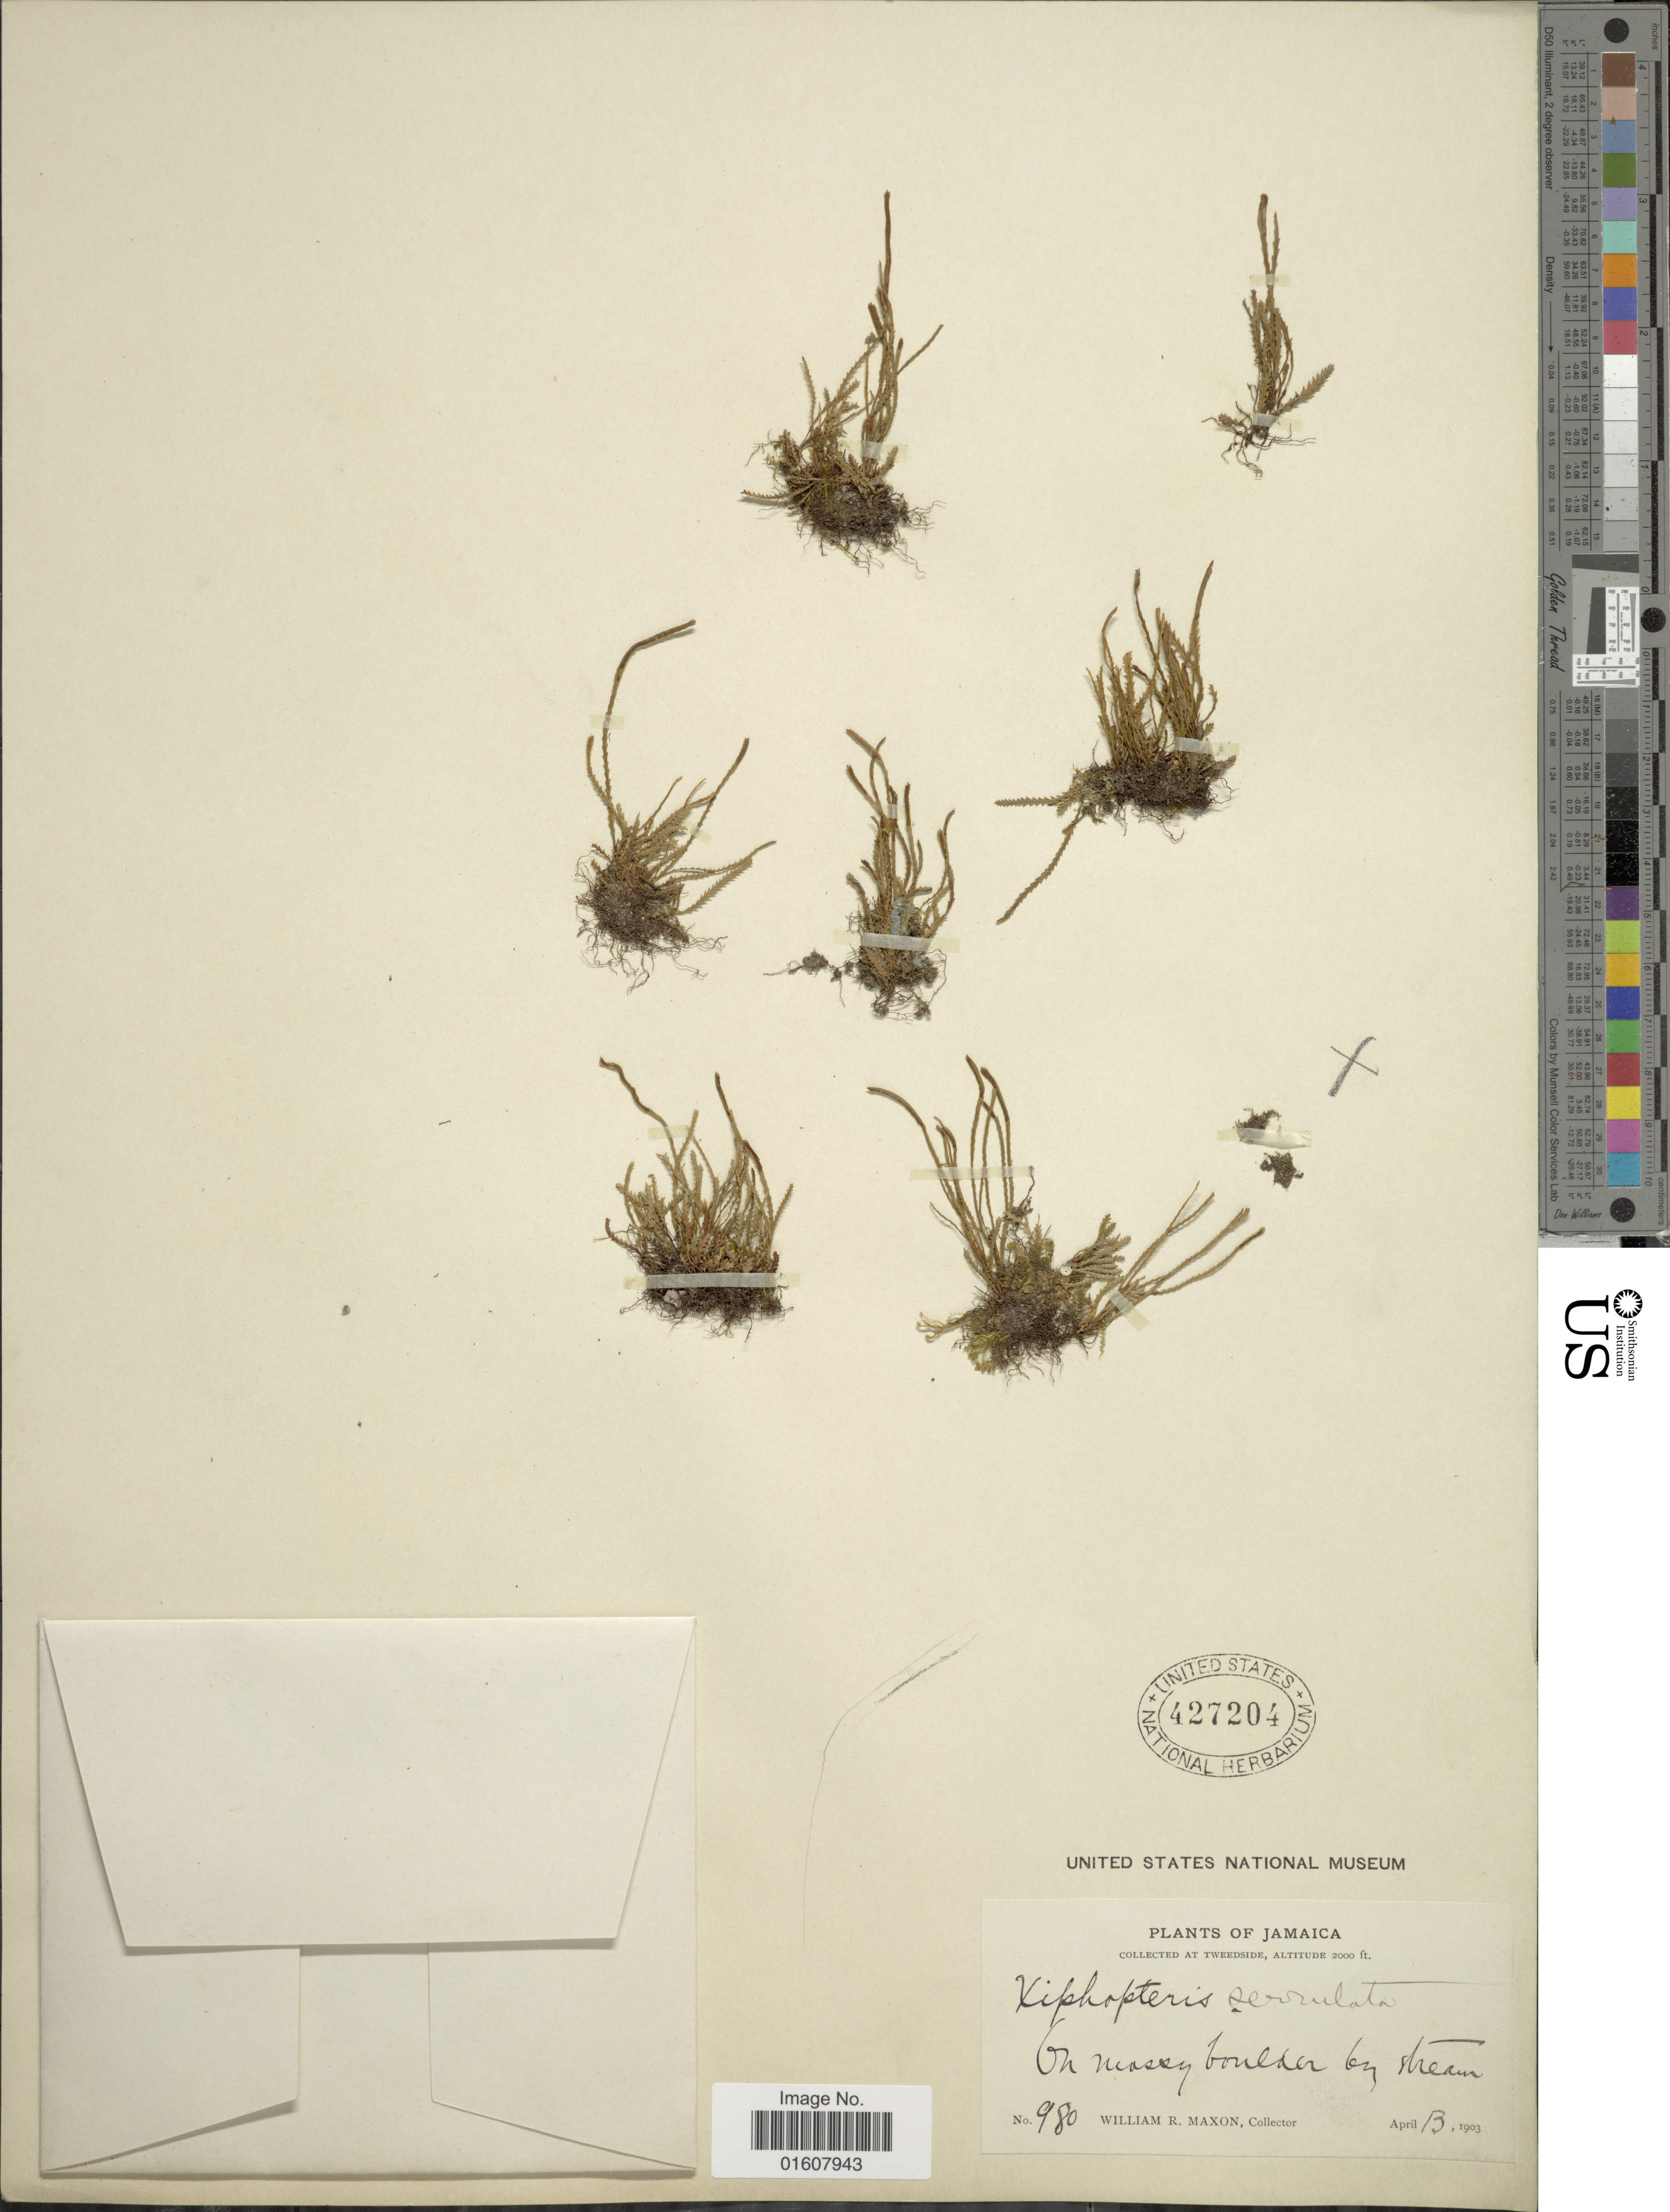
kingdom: Plantae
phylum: Tracheophyta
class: Polypodiopsida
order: Polypodiales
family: Polypodiaceae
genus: Cochlidium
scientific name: Cochlidium serrulatum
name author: (Sw.) L.E. Bishop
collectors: W. R. Maxon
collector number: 980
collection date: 1903-04-13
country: Jamaica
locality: At Tweedside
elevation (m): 610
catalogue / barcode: US 427204